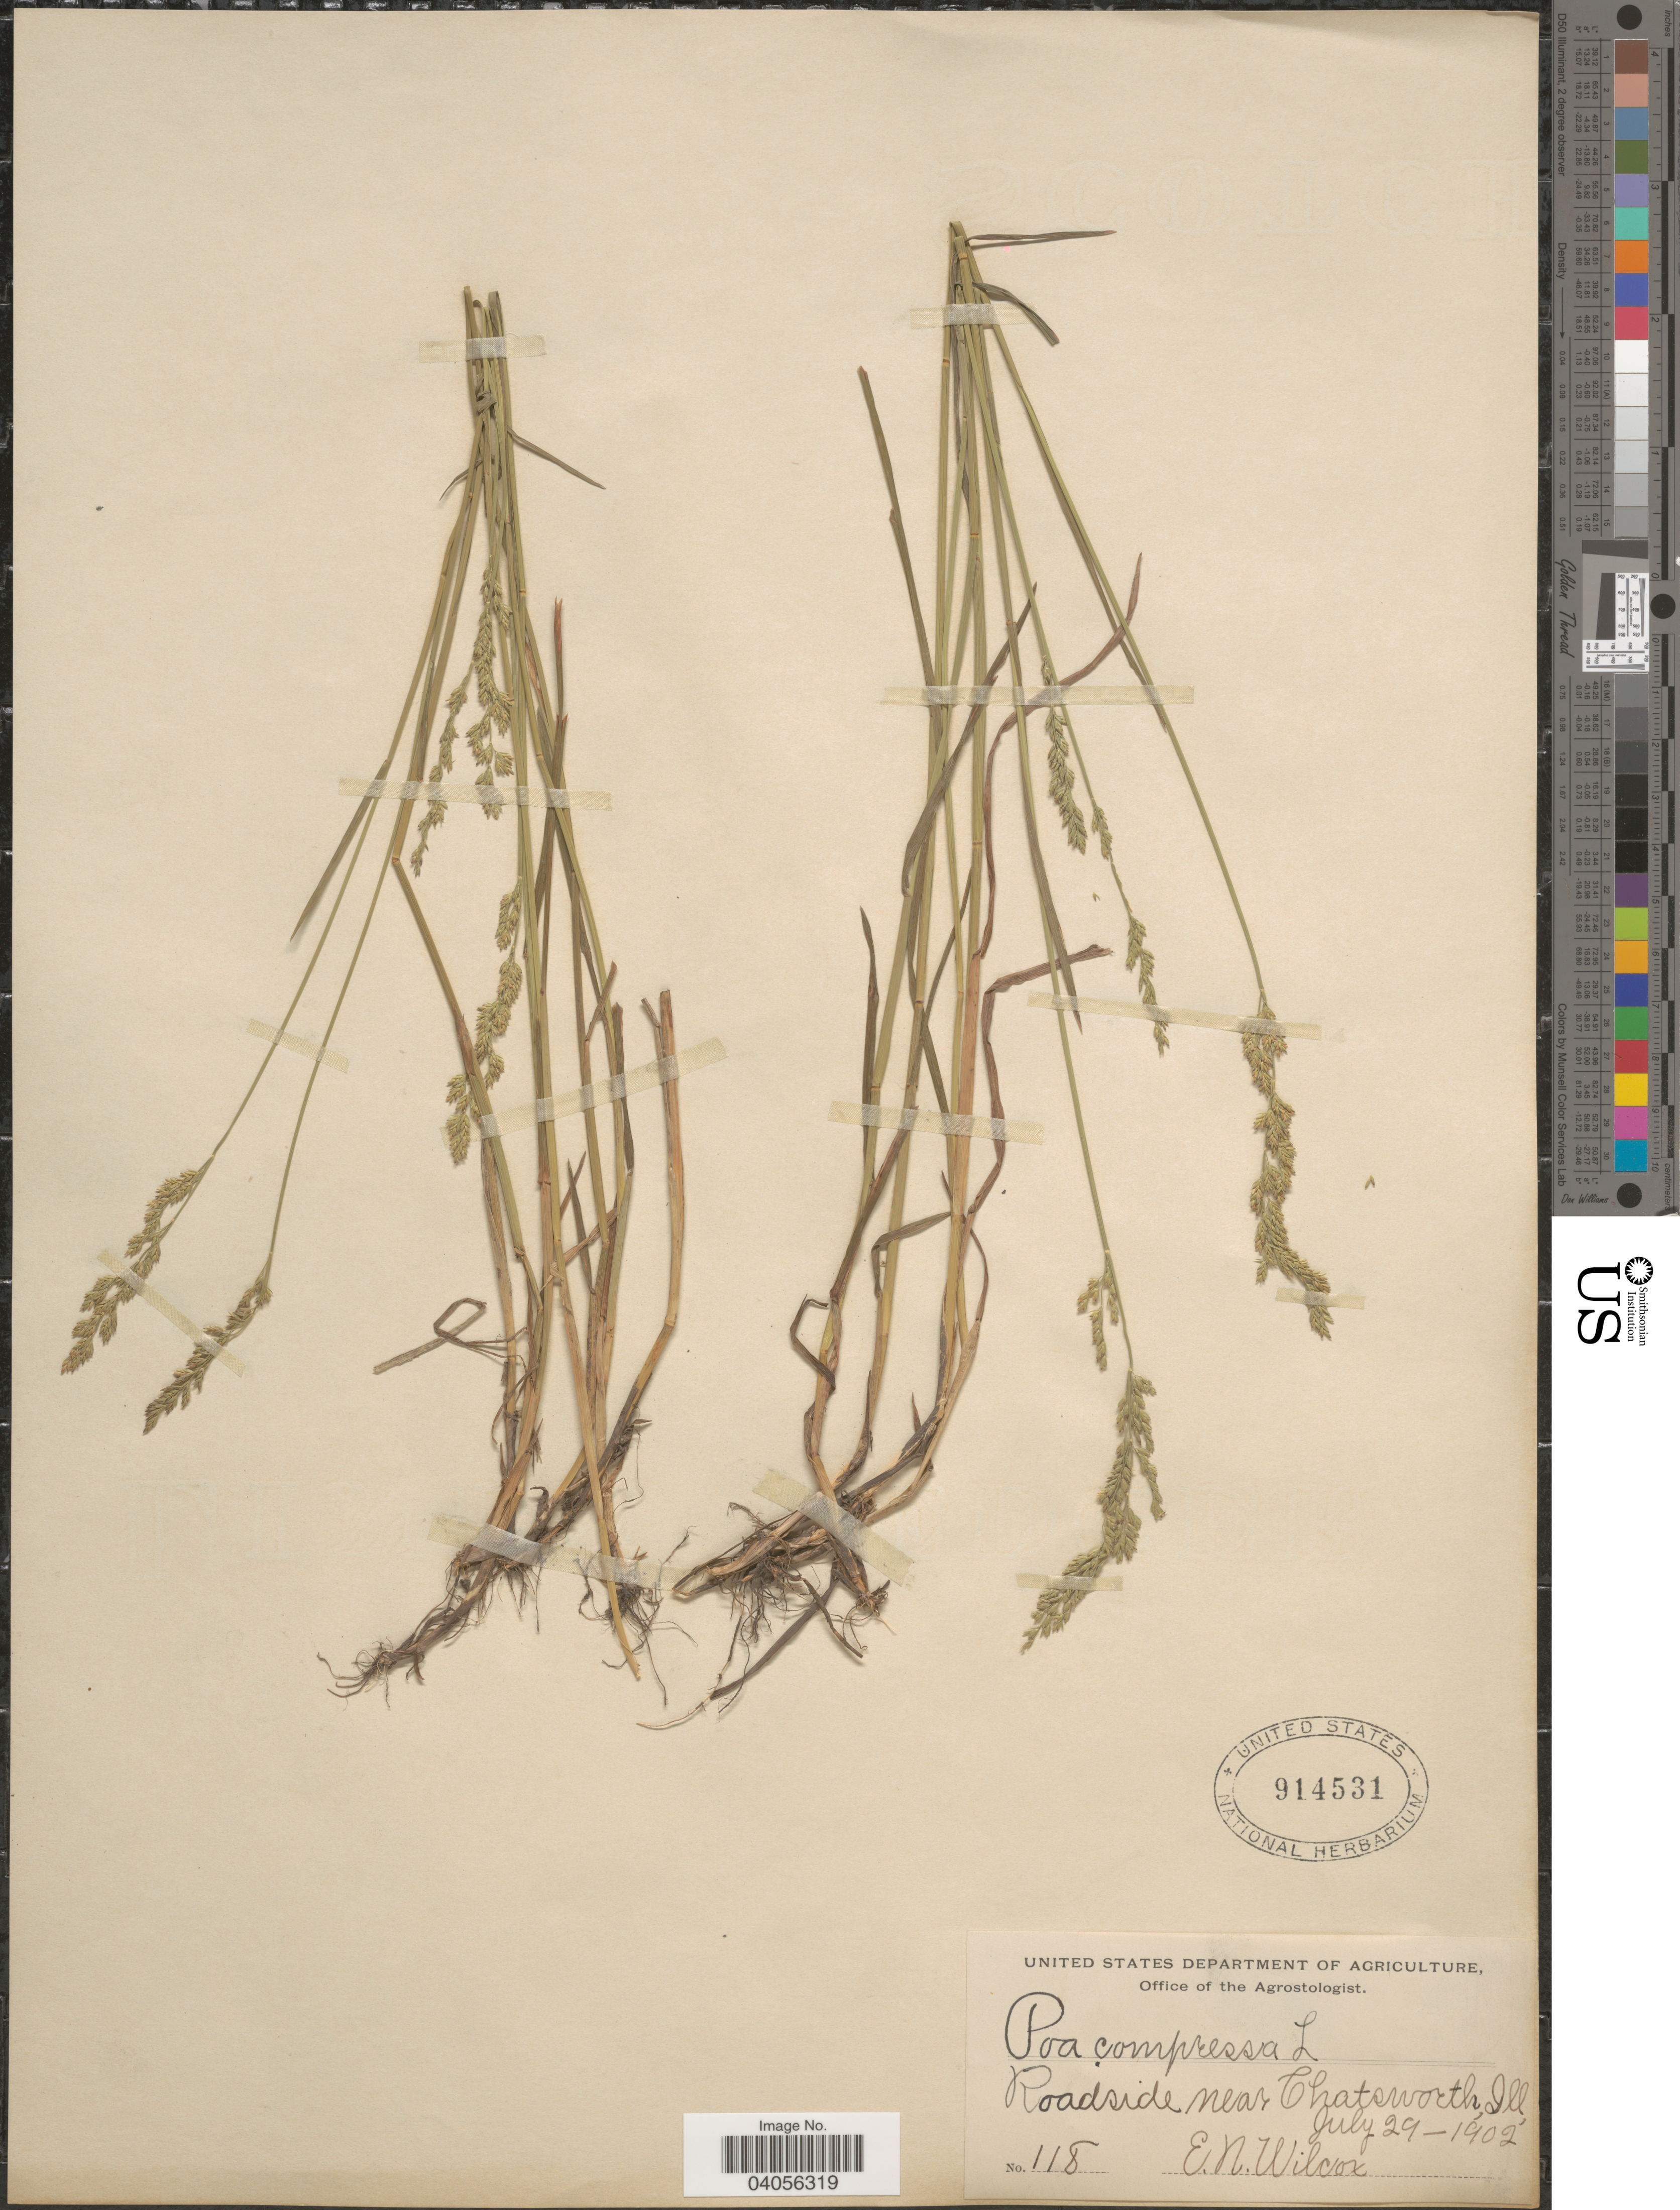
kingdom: Plantae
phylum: Tracheophyta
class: Liliopsida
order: Poales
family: Poaceae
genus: Poa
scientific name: Poa compressa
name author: L.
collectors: E. Wilcox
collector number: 118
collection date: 1902-07-29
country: United States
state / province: Illinois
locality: Roadside near Chatsworth.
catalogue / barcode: US 914531